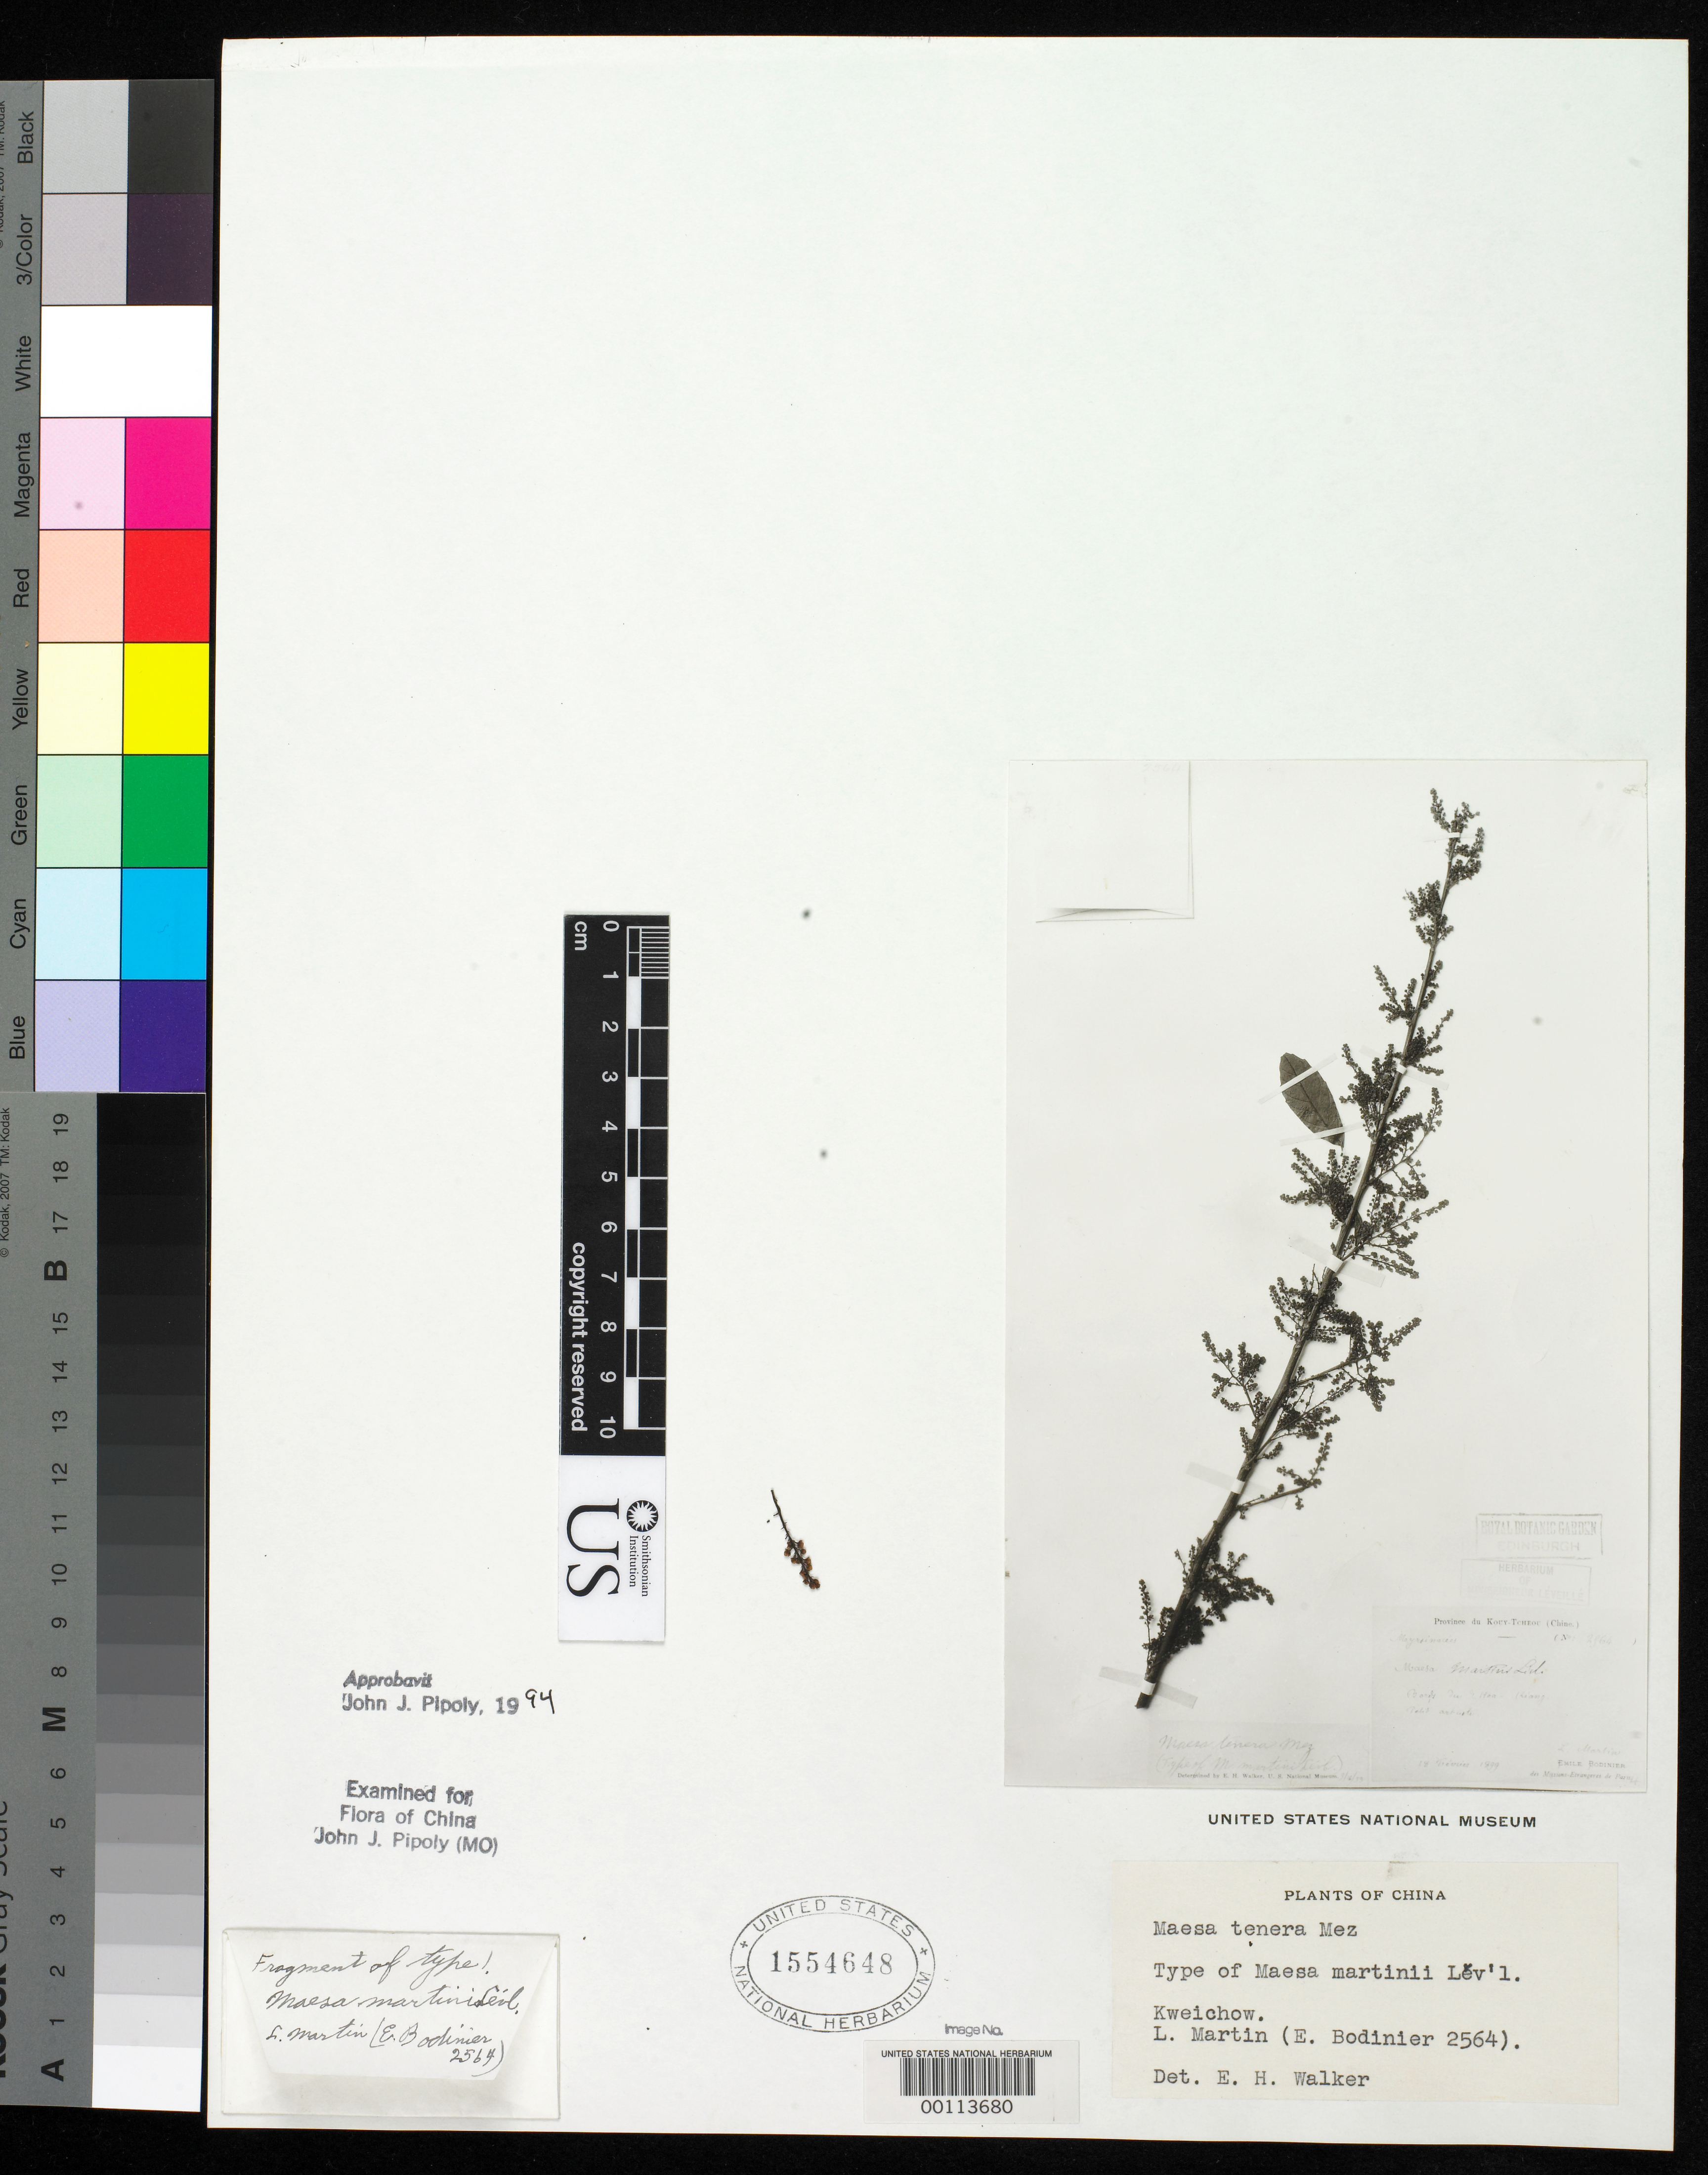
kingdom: Plantae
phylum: Tracheophyta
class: Magnoliopsida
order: Ericales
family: Primulaceae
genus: Maesa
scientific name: Maesa martinii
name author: H. Lév.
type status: Type Fragment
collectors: L. Martin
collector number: E.M. Bodinier 2564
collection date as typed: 18 Feb 1899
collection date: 1899-02-18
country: China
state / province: Guizhou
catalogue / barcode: US 1554648